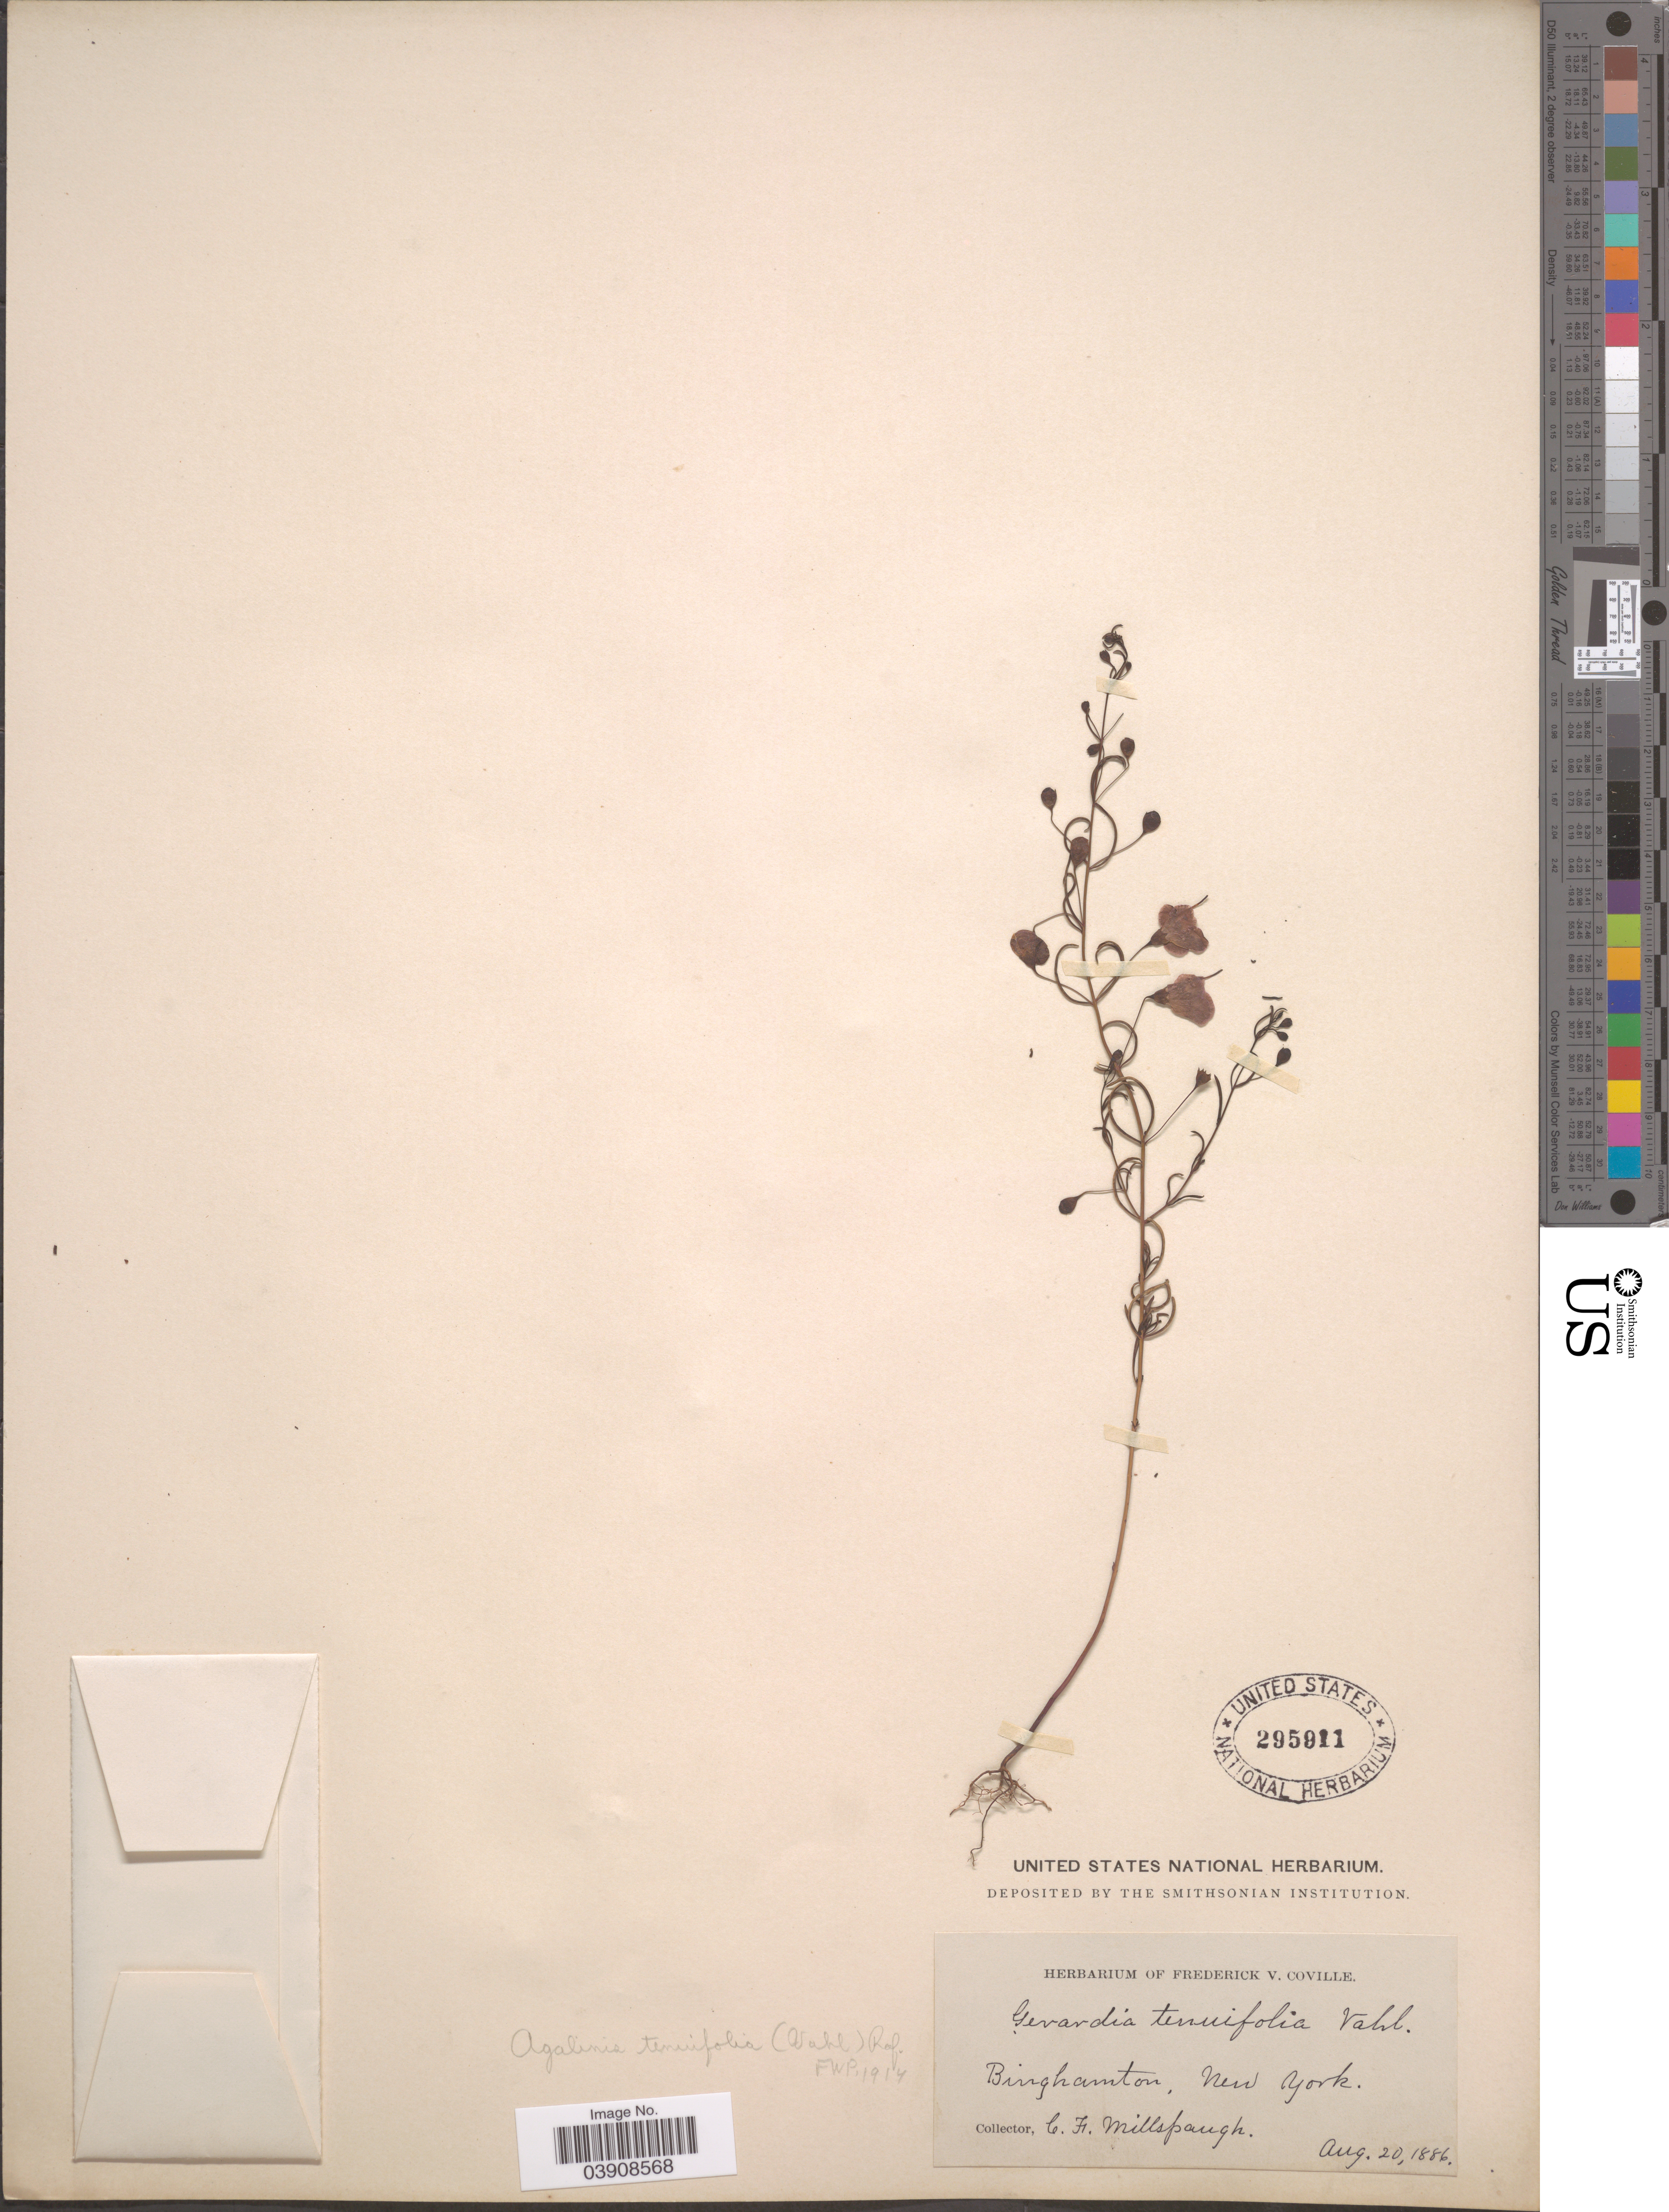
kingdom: Plantae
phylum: Tracheophyta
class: Magnoliopsida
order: Lamiales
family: Orobanchaceae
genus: Agalinis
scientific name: Agalinis tenuifolia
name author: (Vahl) Raf.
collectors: C. F. Millspaugh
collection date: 1886-08-20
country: United States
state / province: New York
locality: Binghamton.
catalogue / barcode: US 295911